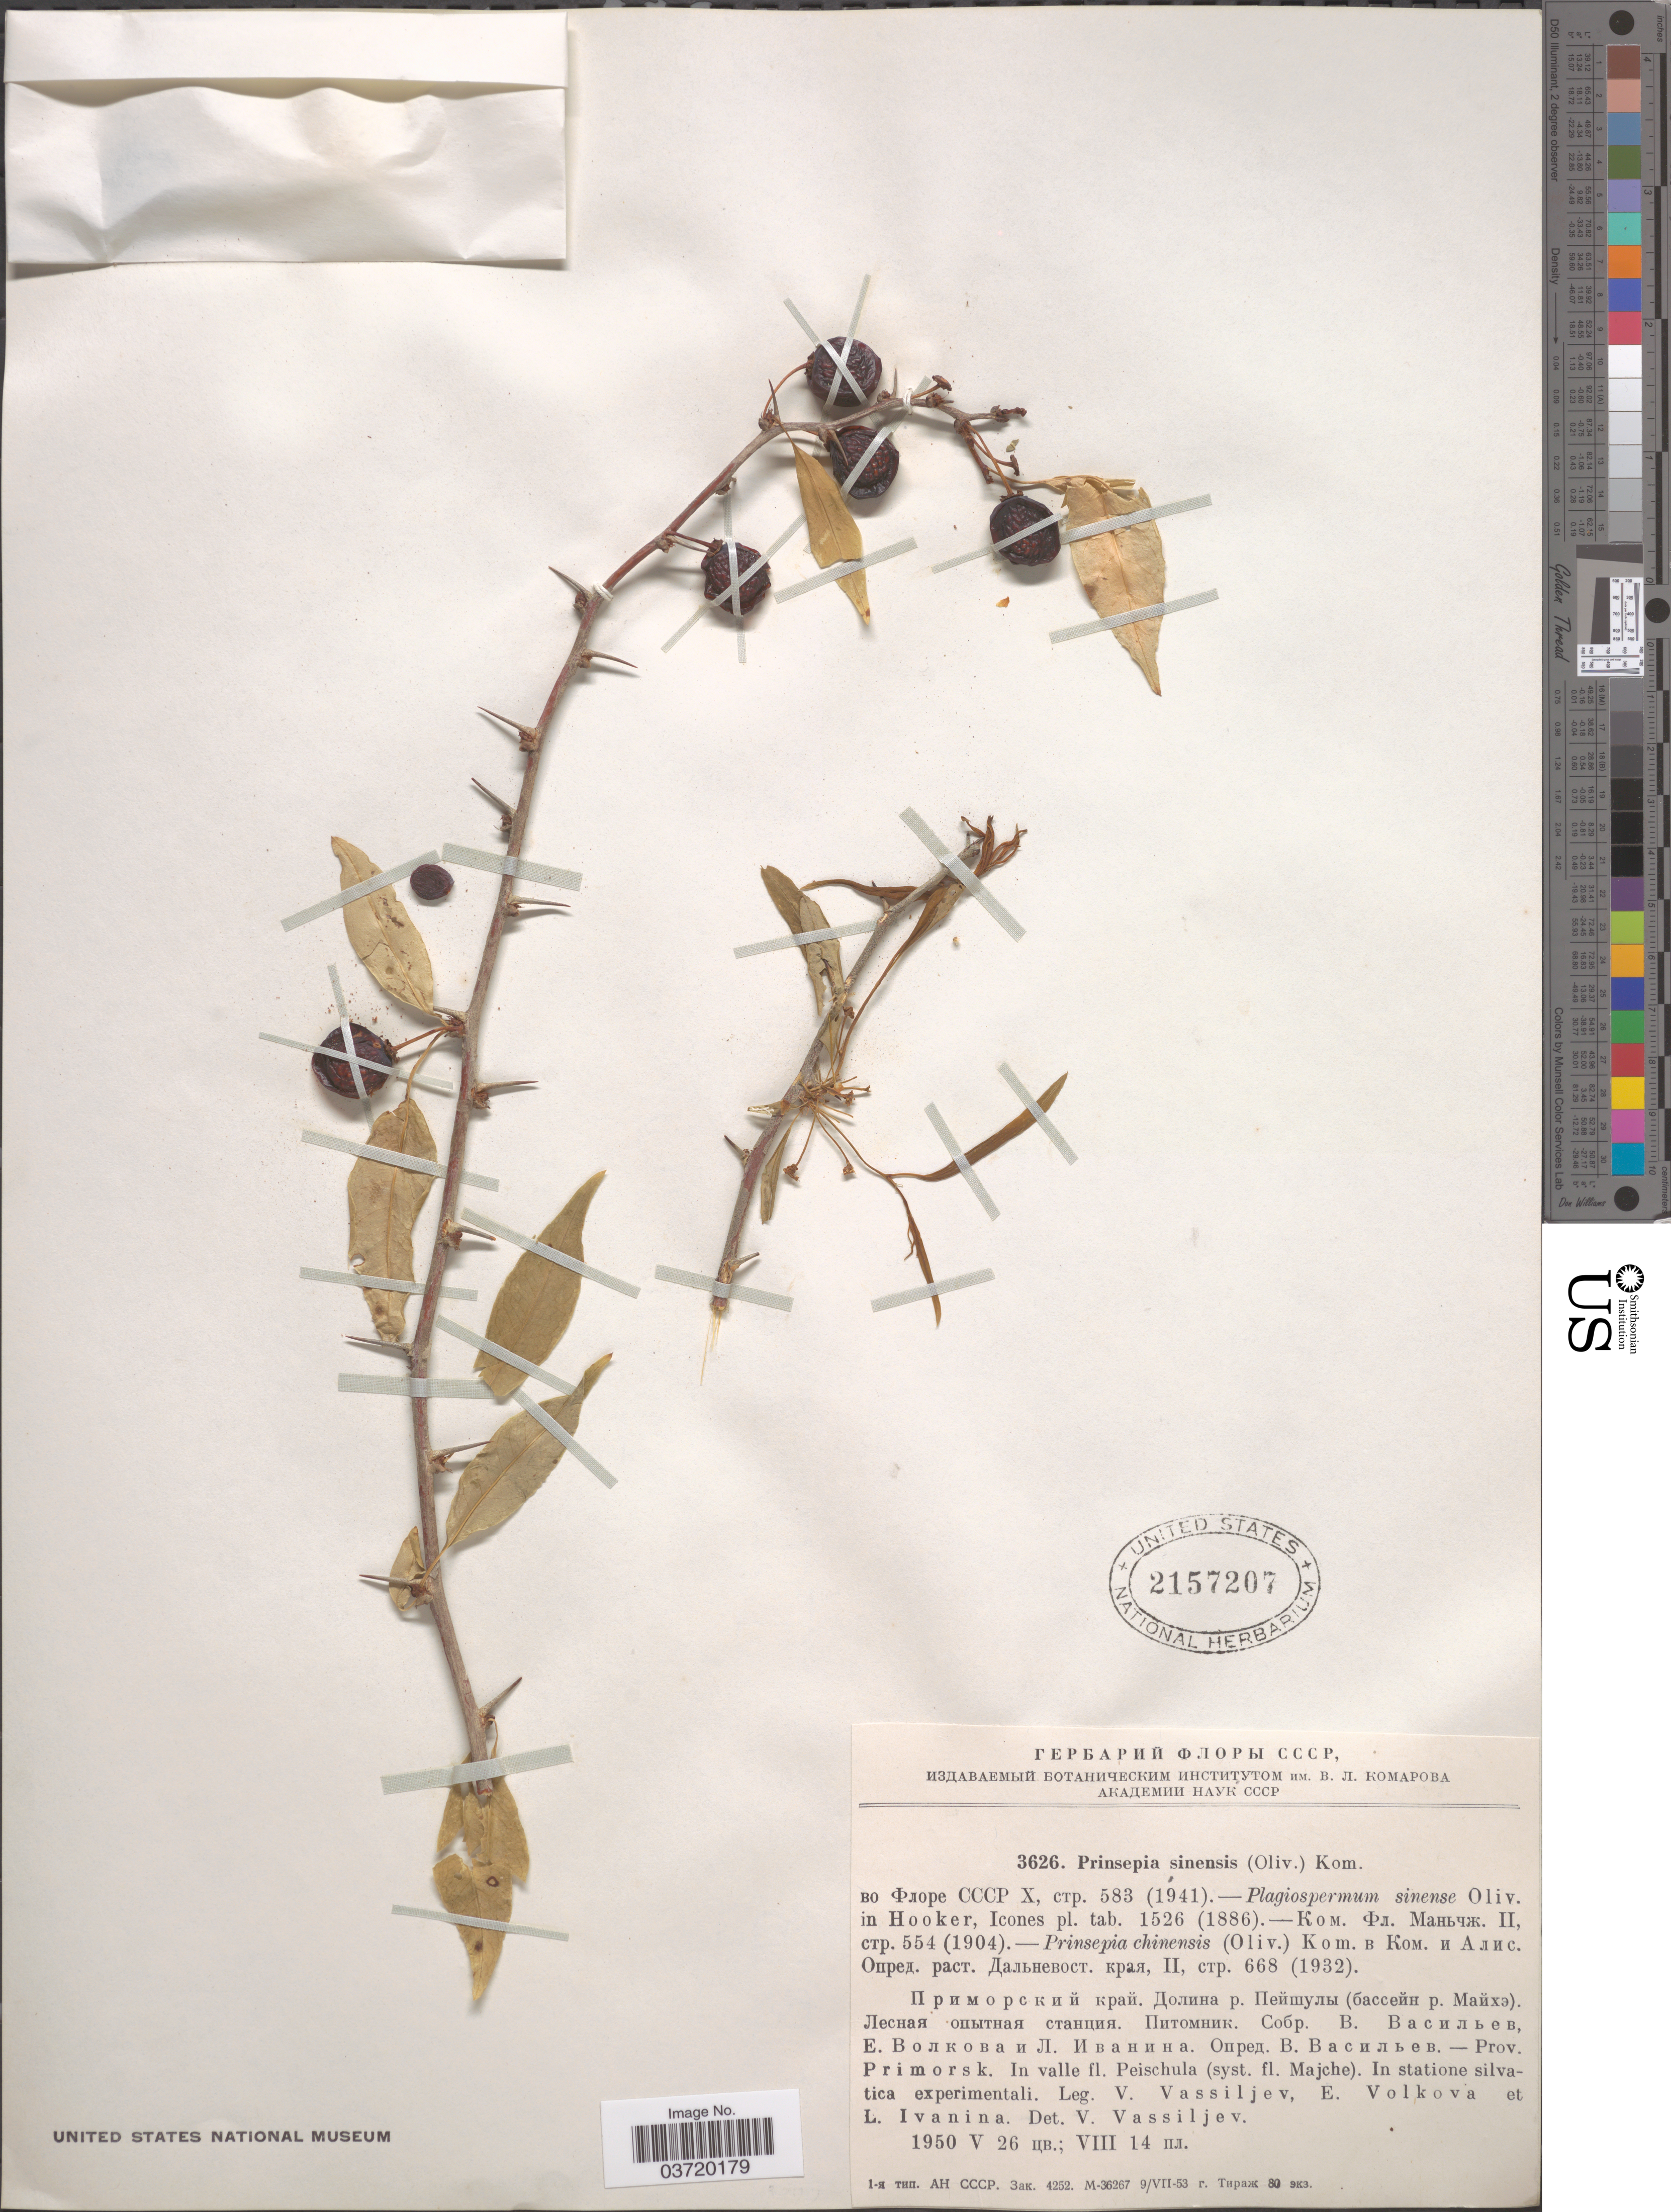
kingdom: Plantae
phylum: Tracheophyta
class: Magnoliopsida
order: Rosales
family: Rosaceae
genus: Prinsepia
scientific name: Prinsepia sinensis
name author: (Oliv.) Hallier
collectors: V. Vassiljev, E. V. Volkova & L. Ivanina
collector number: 3626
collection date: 1950-05-26/1950-08-14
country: Russian Federation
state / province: Primorsky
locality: Prov. Primorsk. In valle fl. Peischula (syst. fl. Majche)/ Om statione silvatica experimentali.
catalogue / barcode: US 2157207